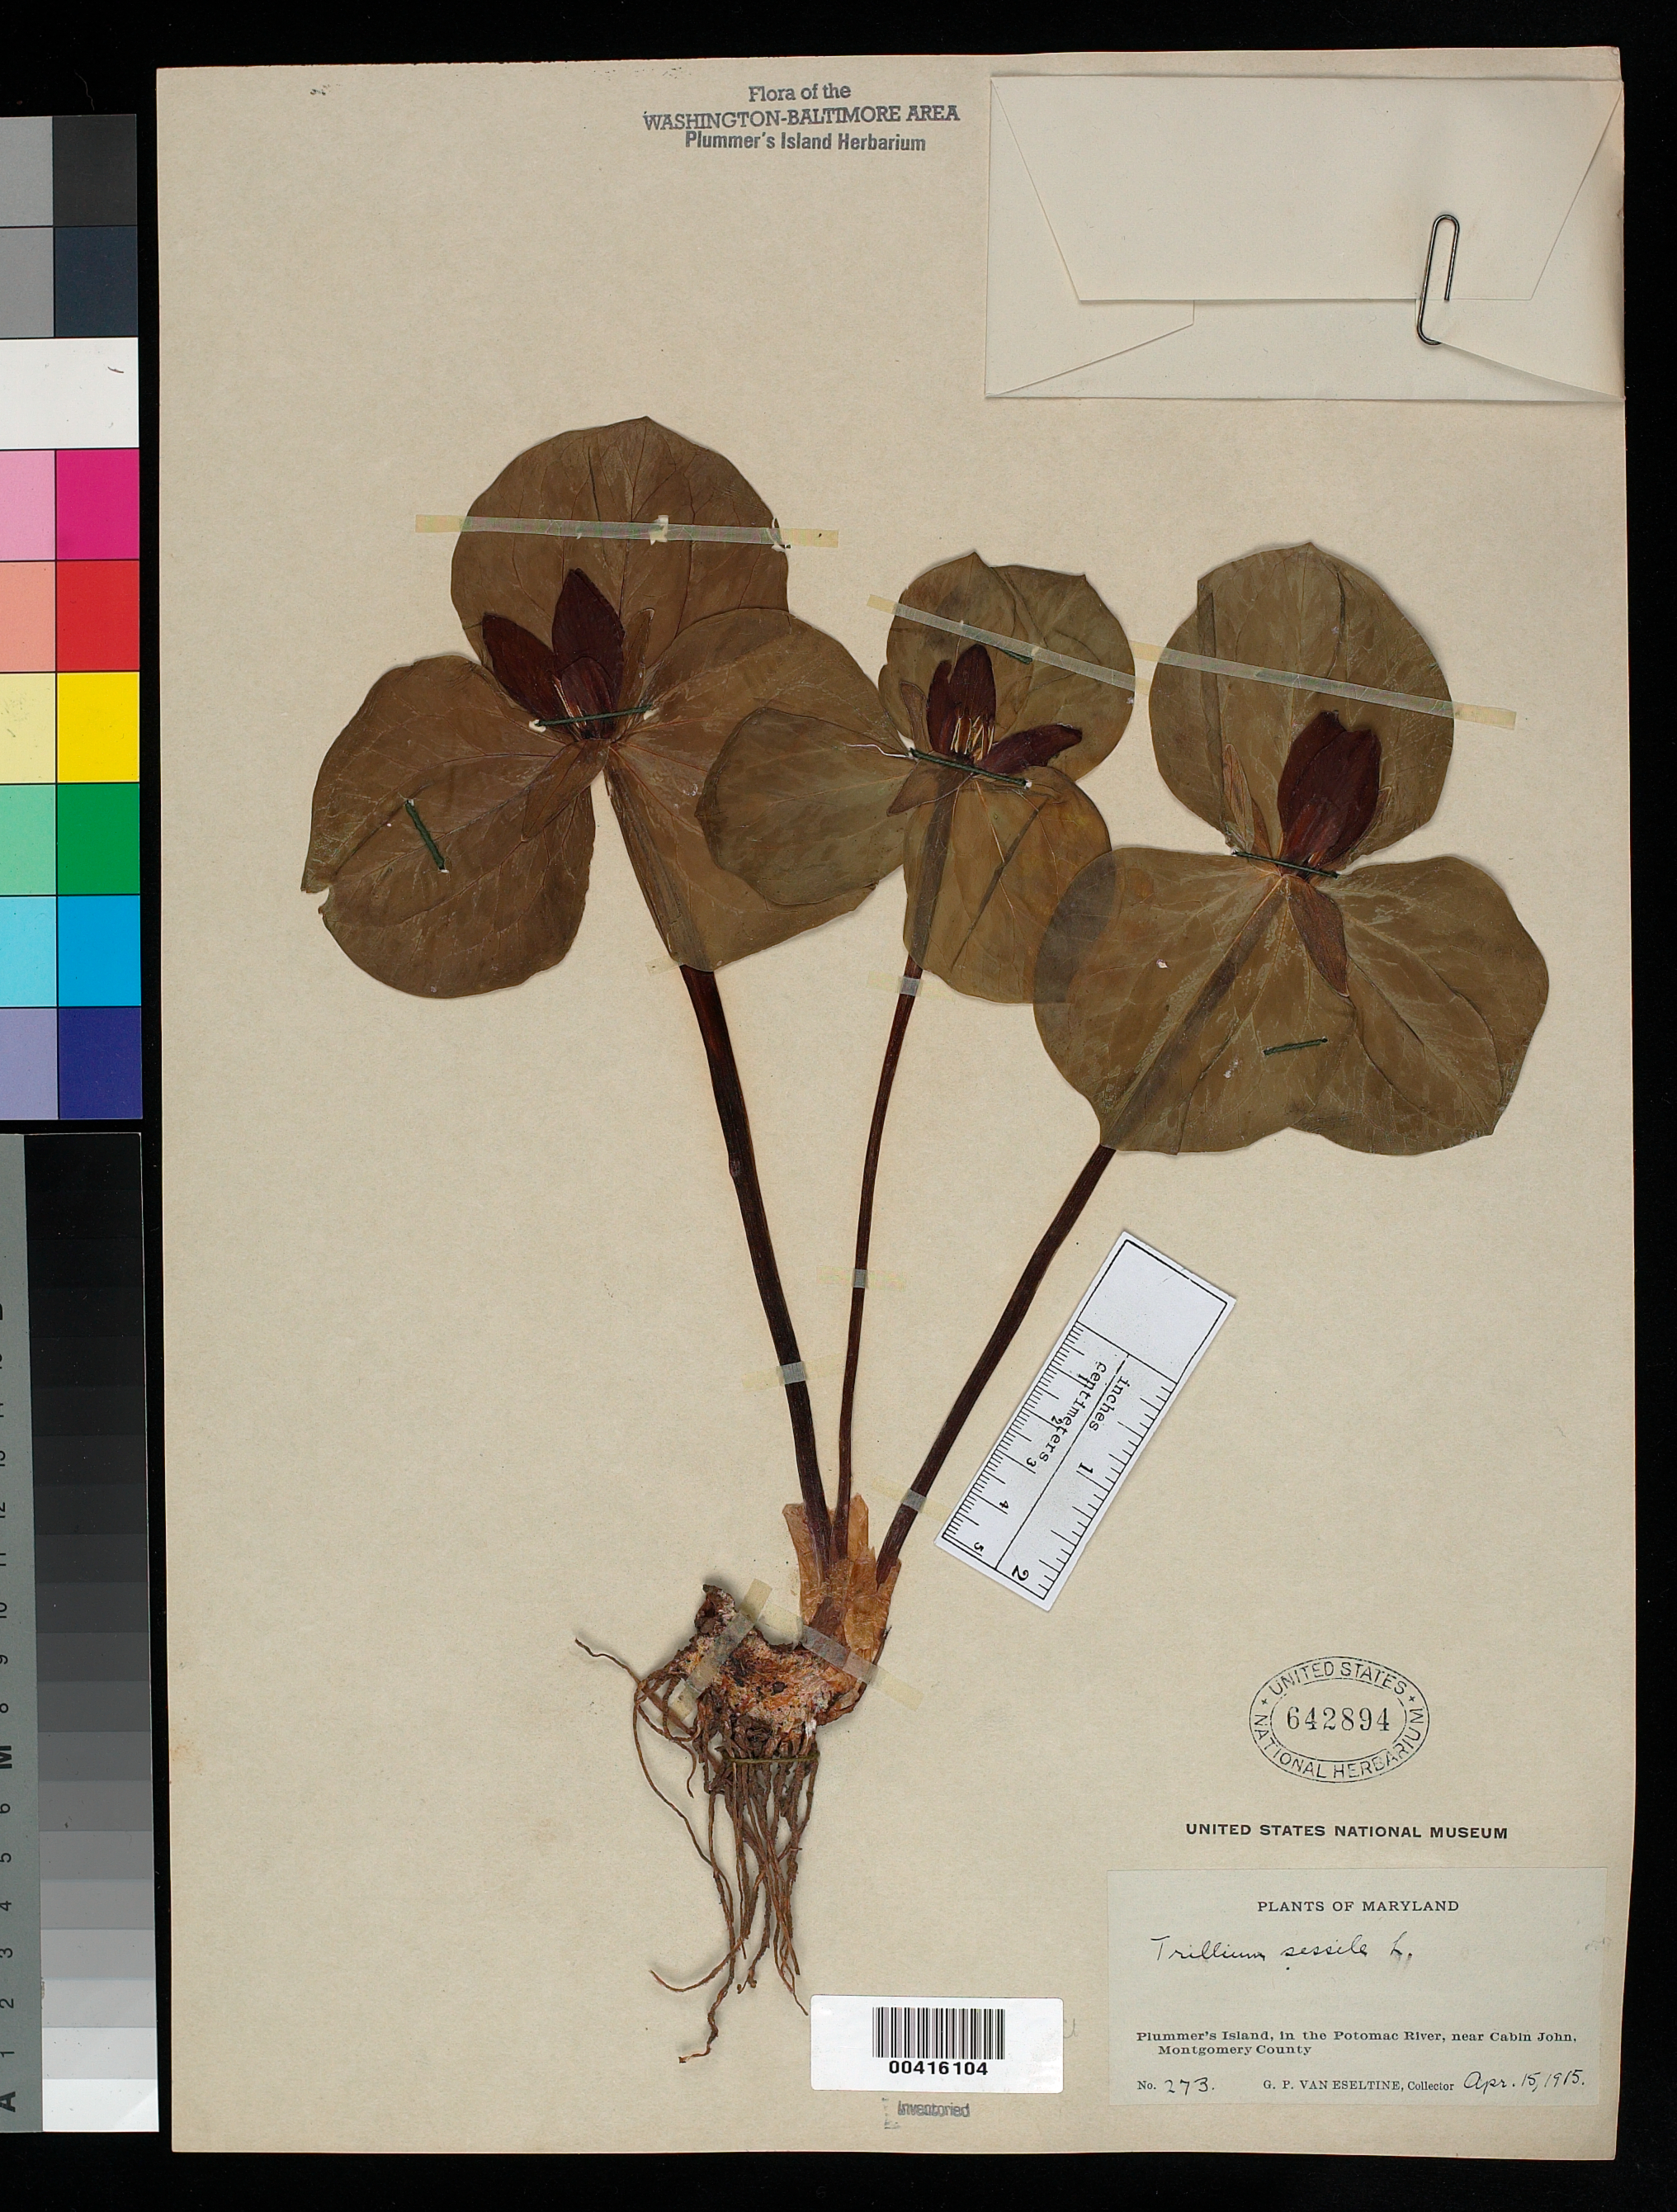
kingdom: Plantae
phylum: Tracheophyta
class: Liliopsida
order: Liliales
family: Melanthiaceae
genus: Trillium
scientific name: Trillium sessile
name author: L.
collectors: G. P. Van Eseltine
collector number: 274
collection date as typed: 15 Apr 1915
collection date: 1915-04-15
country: United States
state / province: Maryland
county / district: Montgomery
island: Plummers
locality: Plummer's Island C. & O. Canal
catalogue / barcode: US 642895